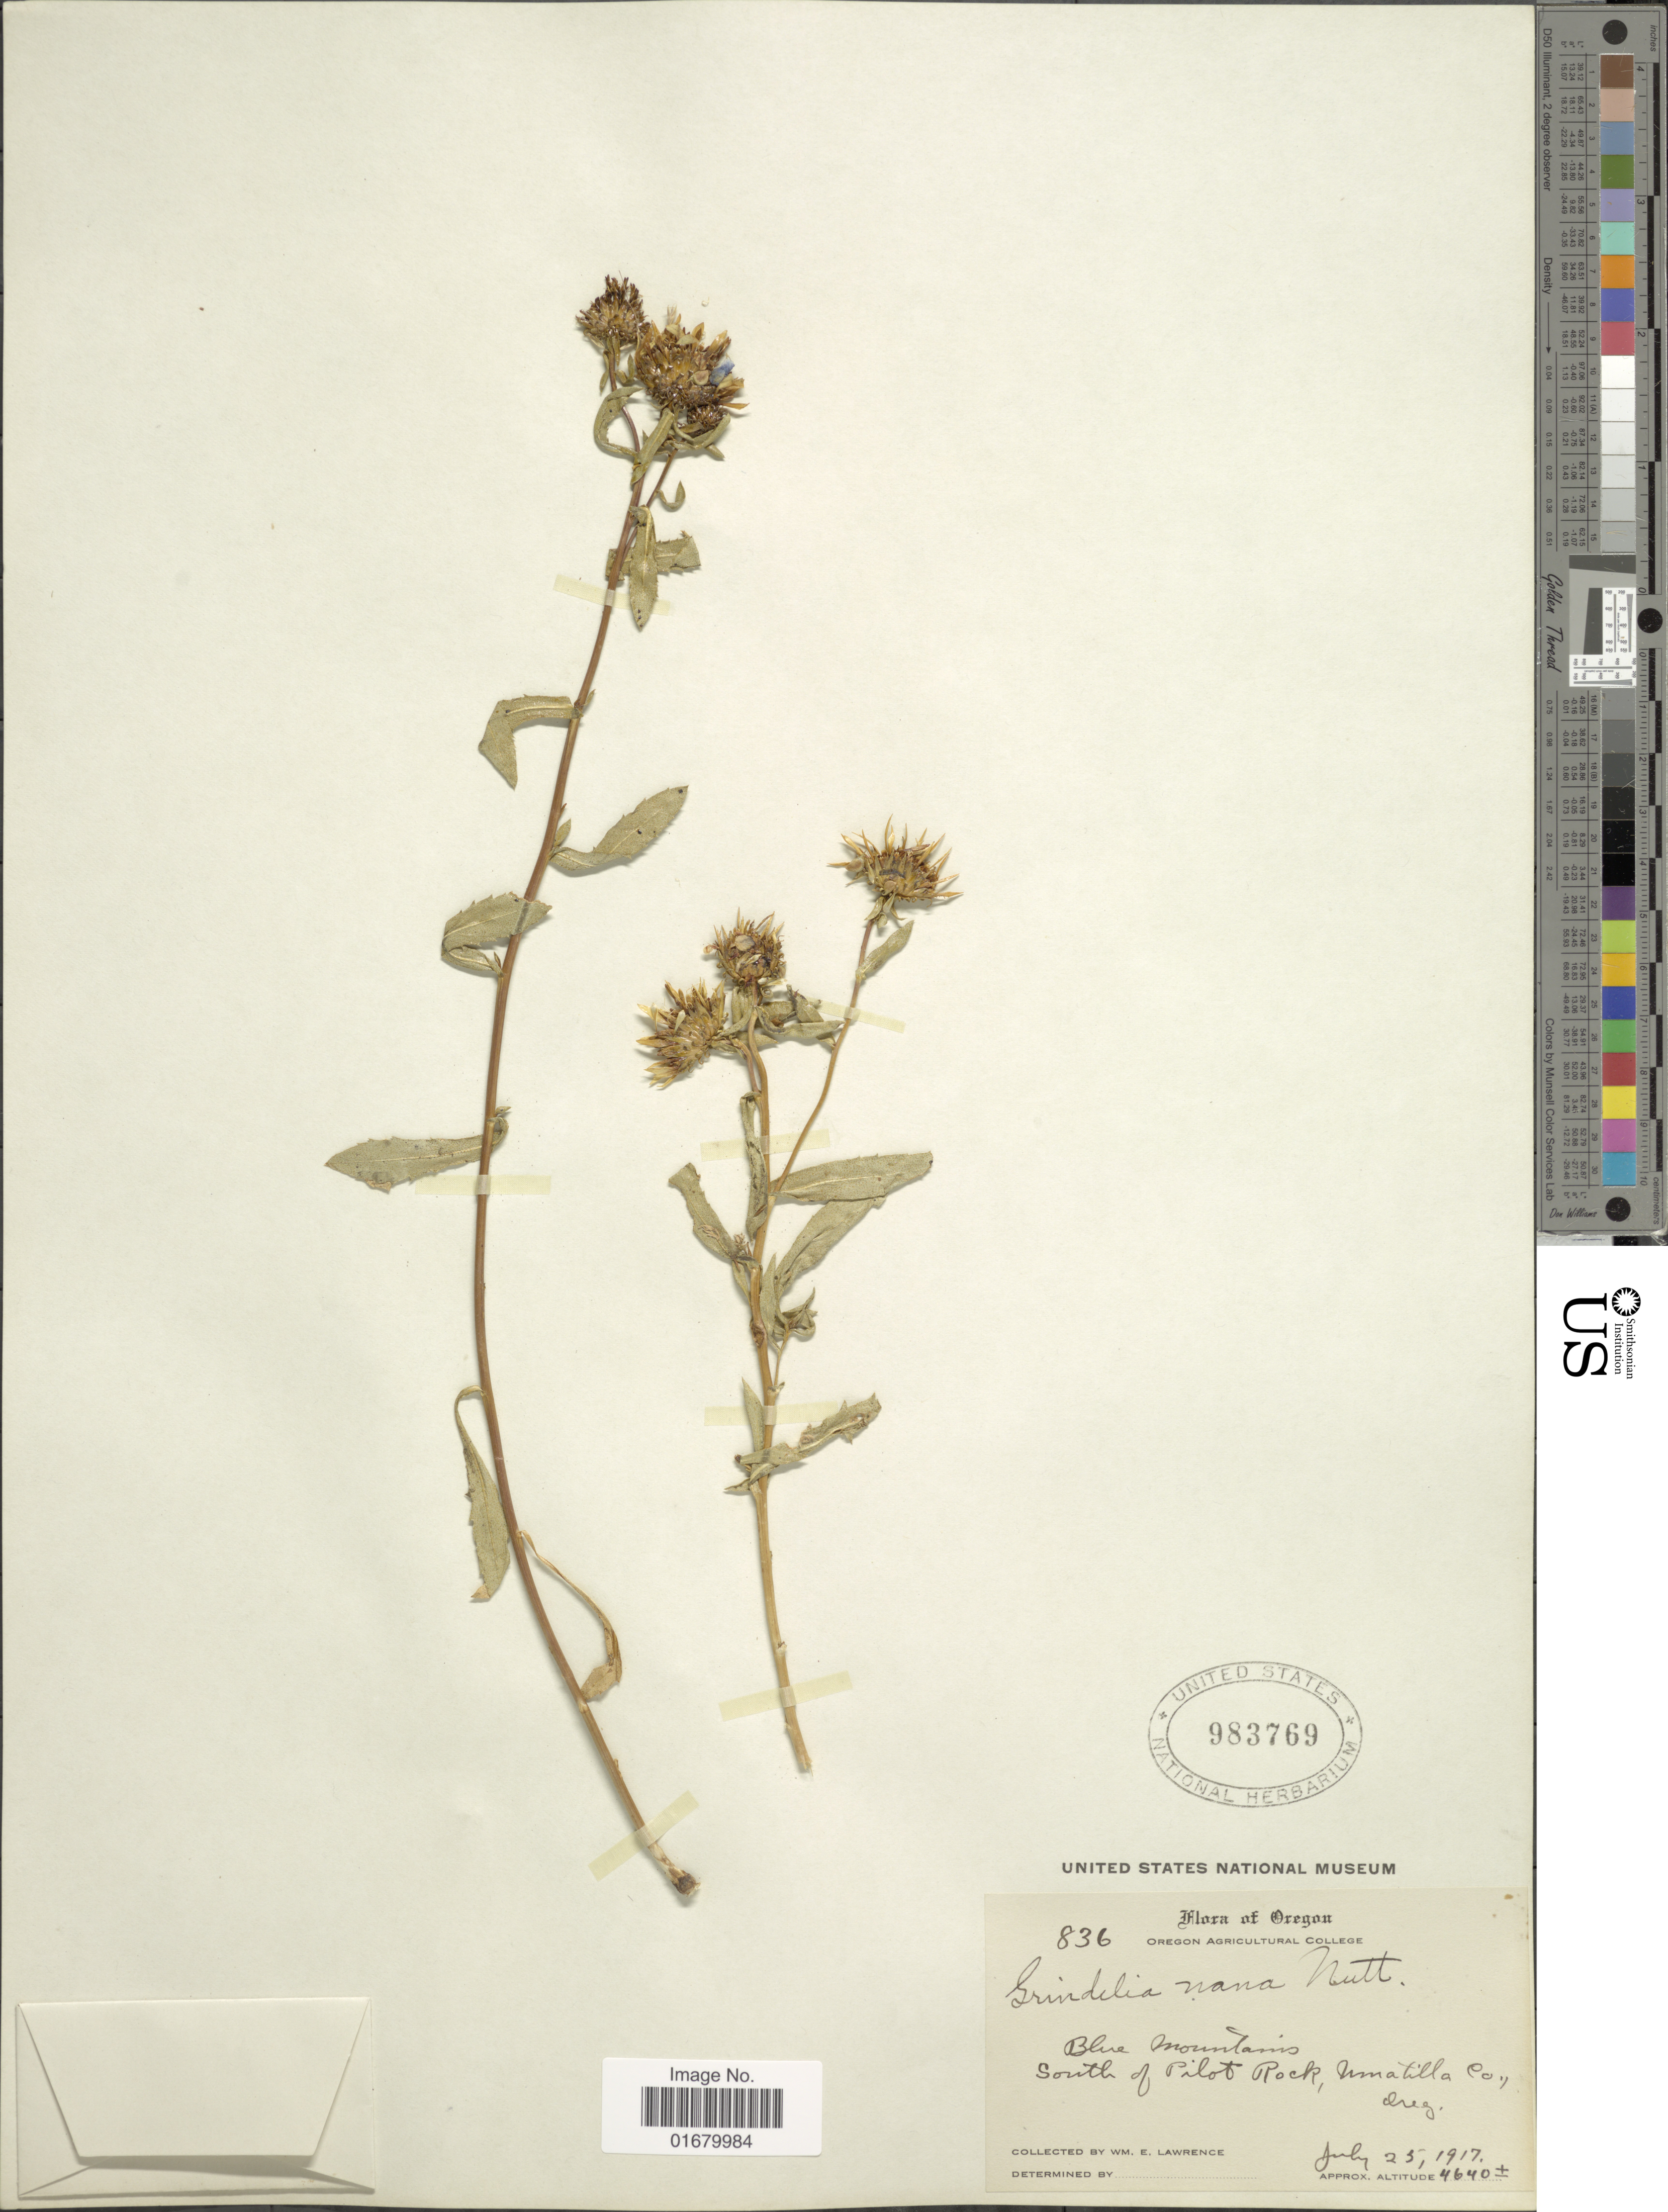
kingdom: Plantae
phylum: Tracheophyta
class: Magnoliopsida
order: Asterales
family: Asteraceae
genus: Grindelia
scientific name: Grindelia nana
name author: Nutt.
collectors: W. Lawrence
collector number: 836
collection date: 1917-07-25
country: United States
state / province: Oregon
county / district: Umatilla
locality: Blue Mountains, south of Pilot Rock, Umatilla Co.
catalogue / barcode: US 983769